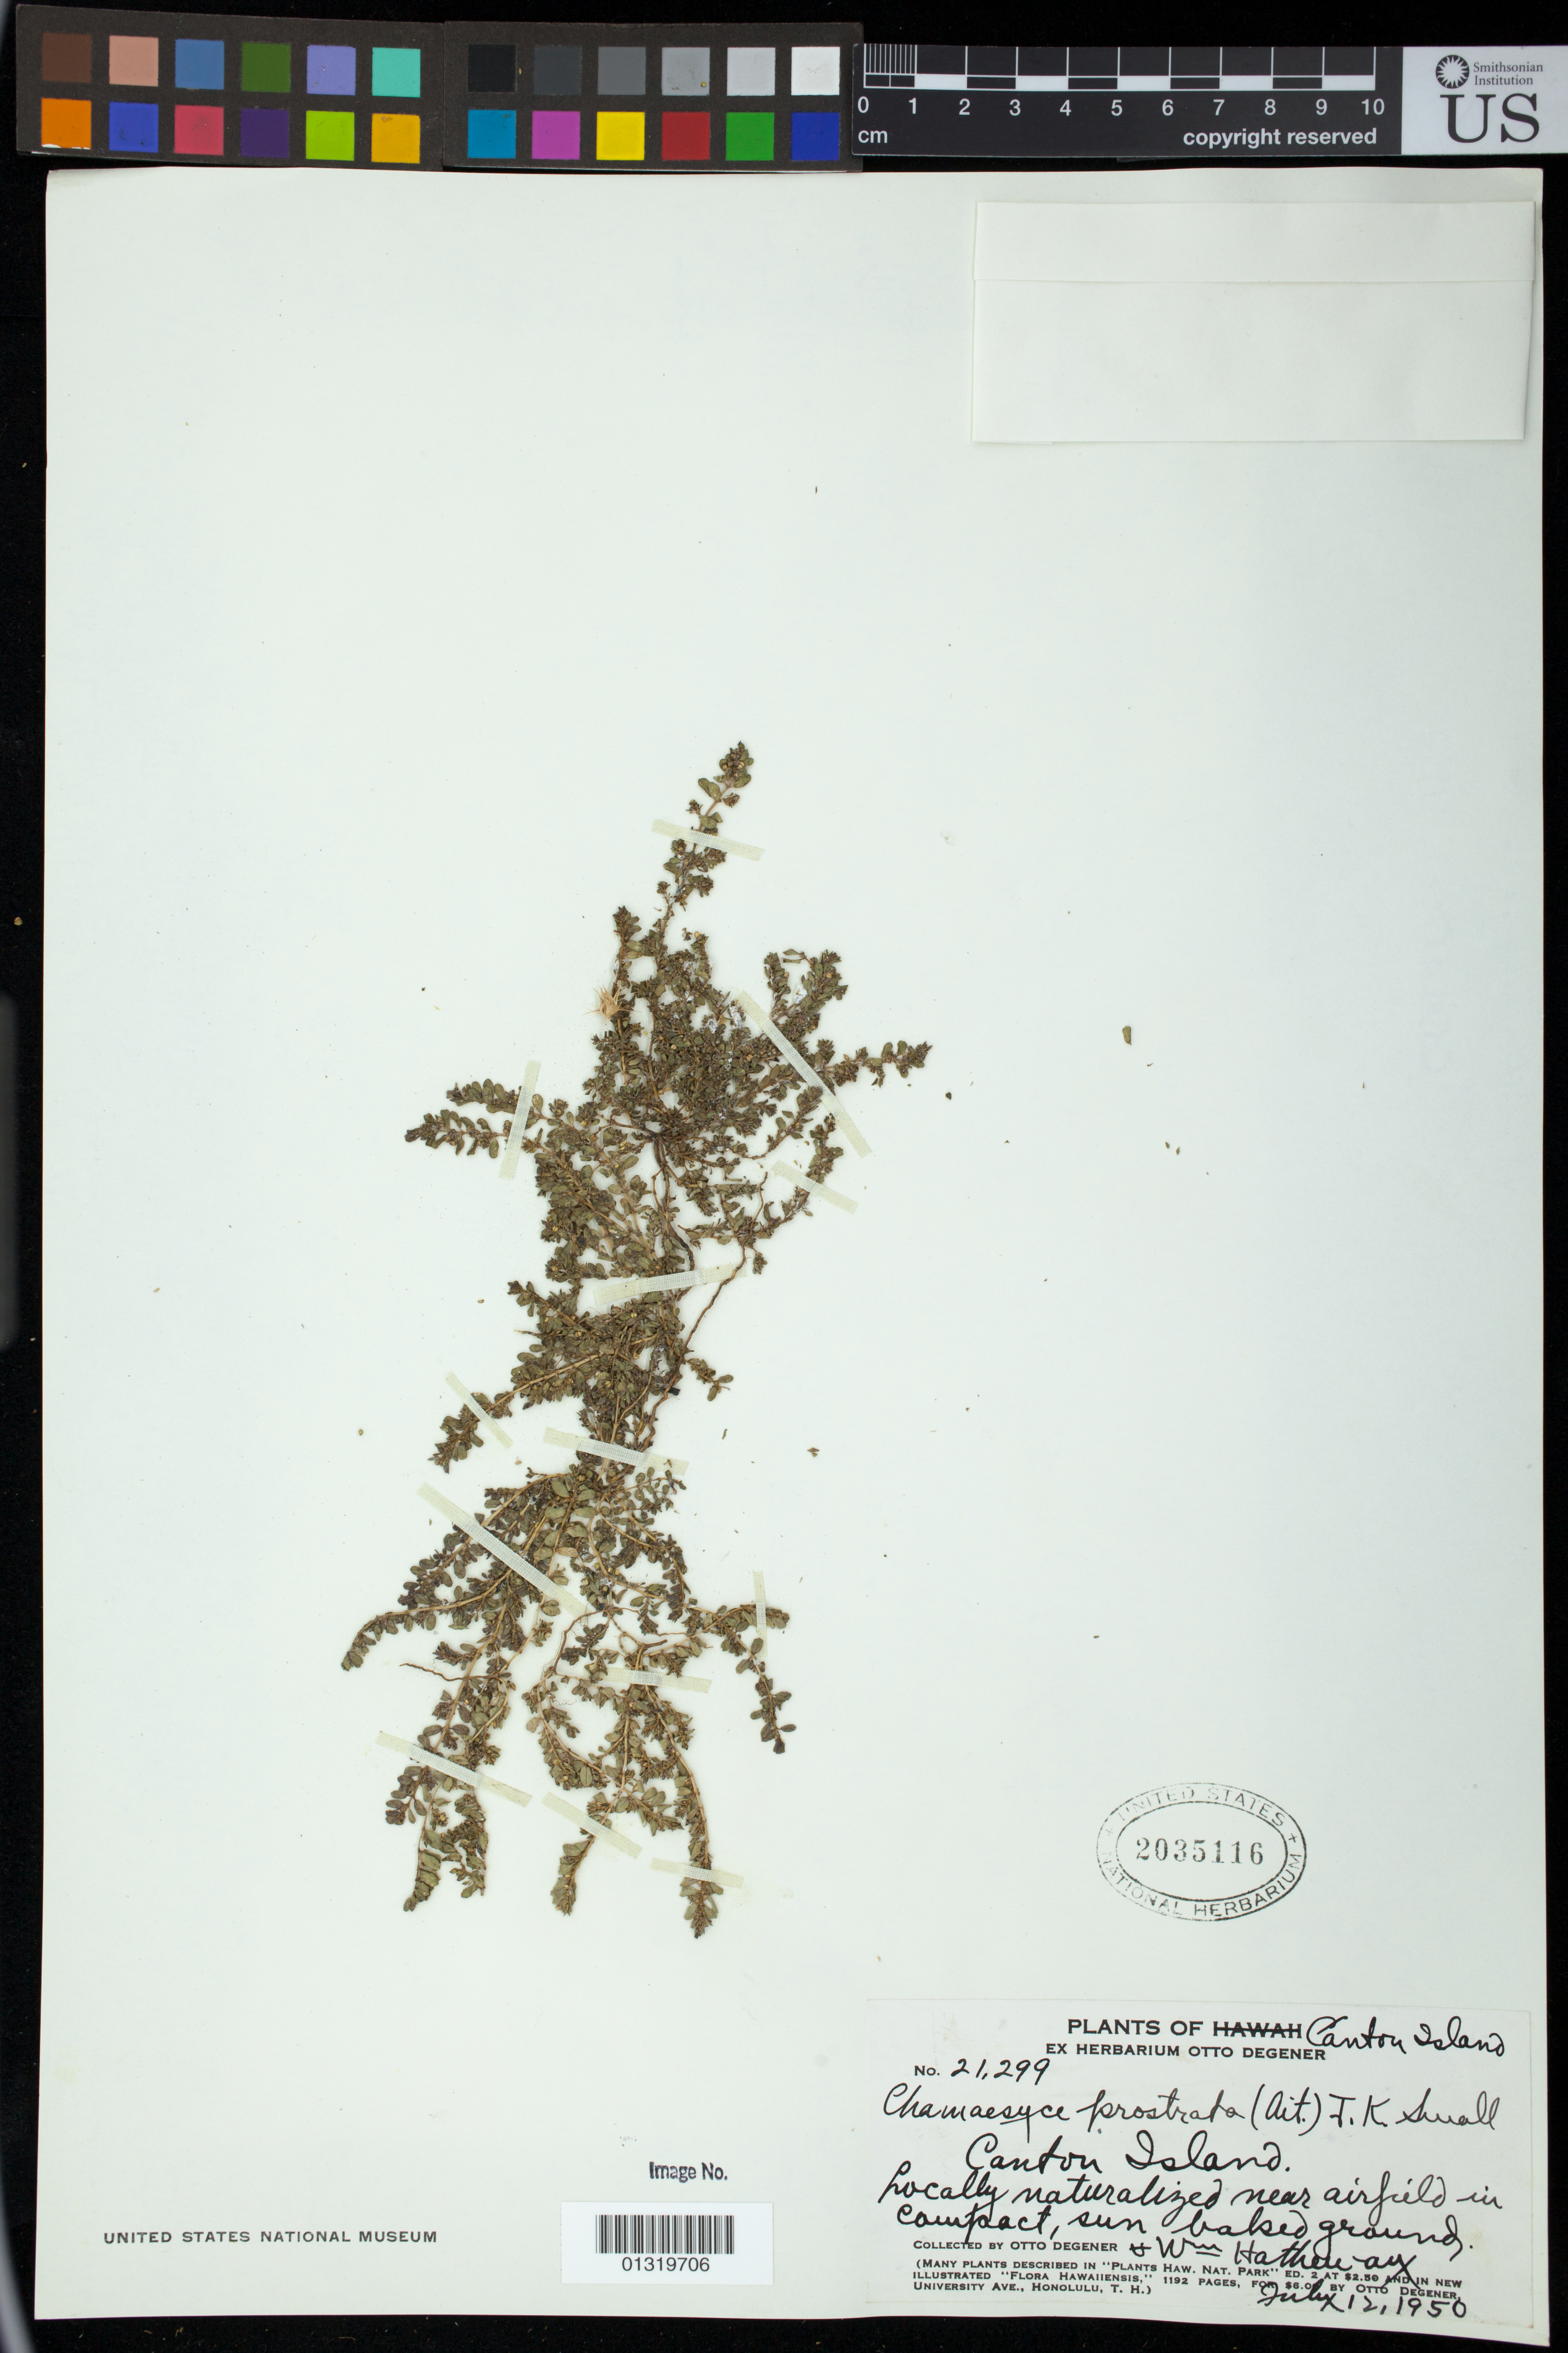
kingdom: Plantae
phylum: Tracheophyta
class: Magnoliopsida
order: Malpighiales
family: Euphorbiaceae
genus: Euphorbia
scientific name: Euphorbia prostrata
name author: Aiton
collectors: O. Degener & W. Hatheway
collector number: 21299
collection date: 1950-07-12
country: Kiribati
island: Kanton [Canton] Atoll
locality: Canton Island [Kanton Island]; near airfield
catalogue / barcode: US 2035116